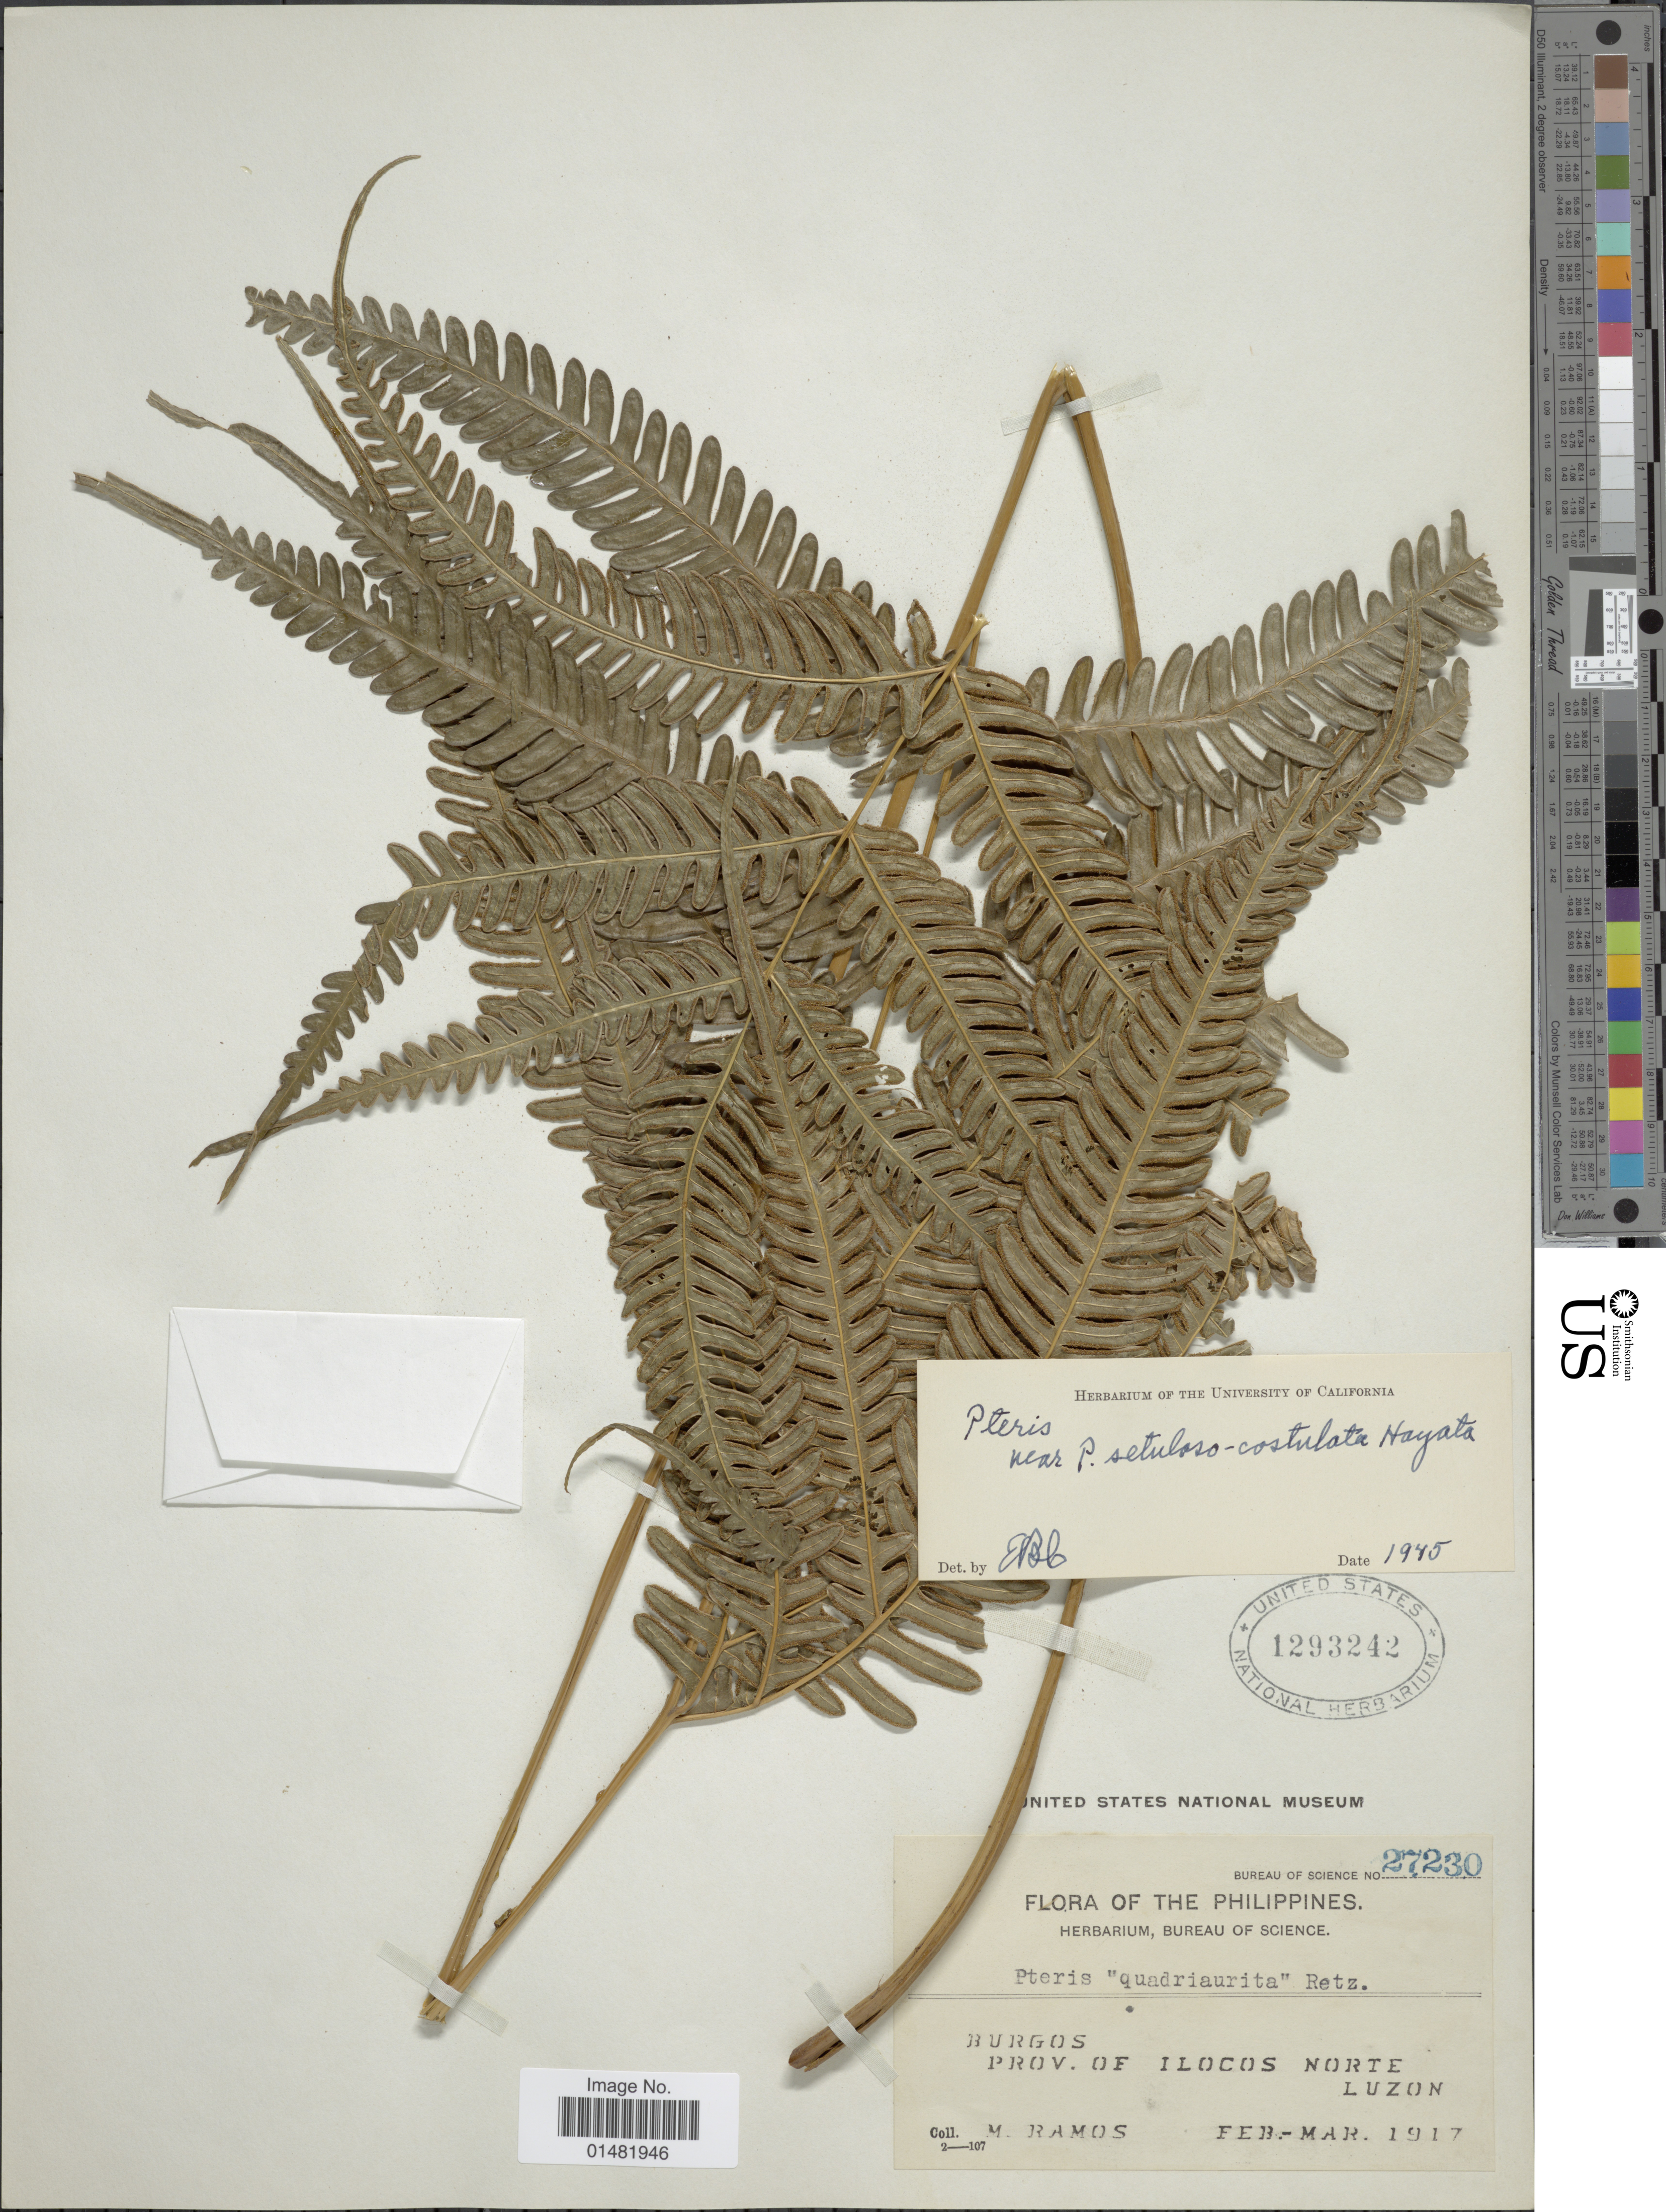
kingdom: Plantae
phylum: Tracheophyta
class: Polypodiopsida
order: Polypodiales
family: Pteridaceae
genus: Pteris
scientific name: Pteris setulosocostulata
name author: Hayata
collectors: M. Ramos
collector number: Bureau of Science 27230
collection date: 1917-02/1917-03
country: Philippines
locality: Burgos, Prov. of Ilocos Norte, Luzon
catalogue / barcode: US 1293242